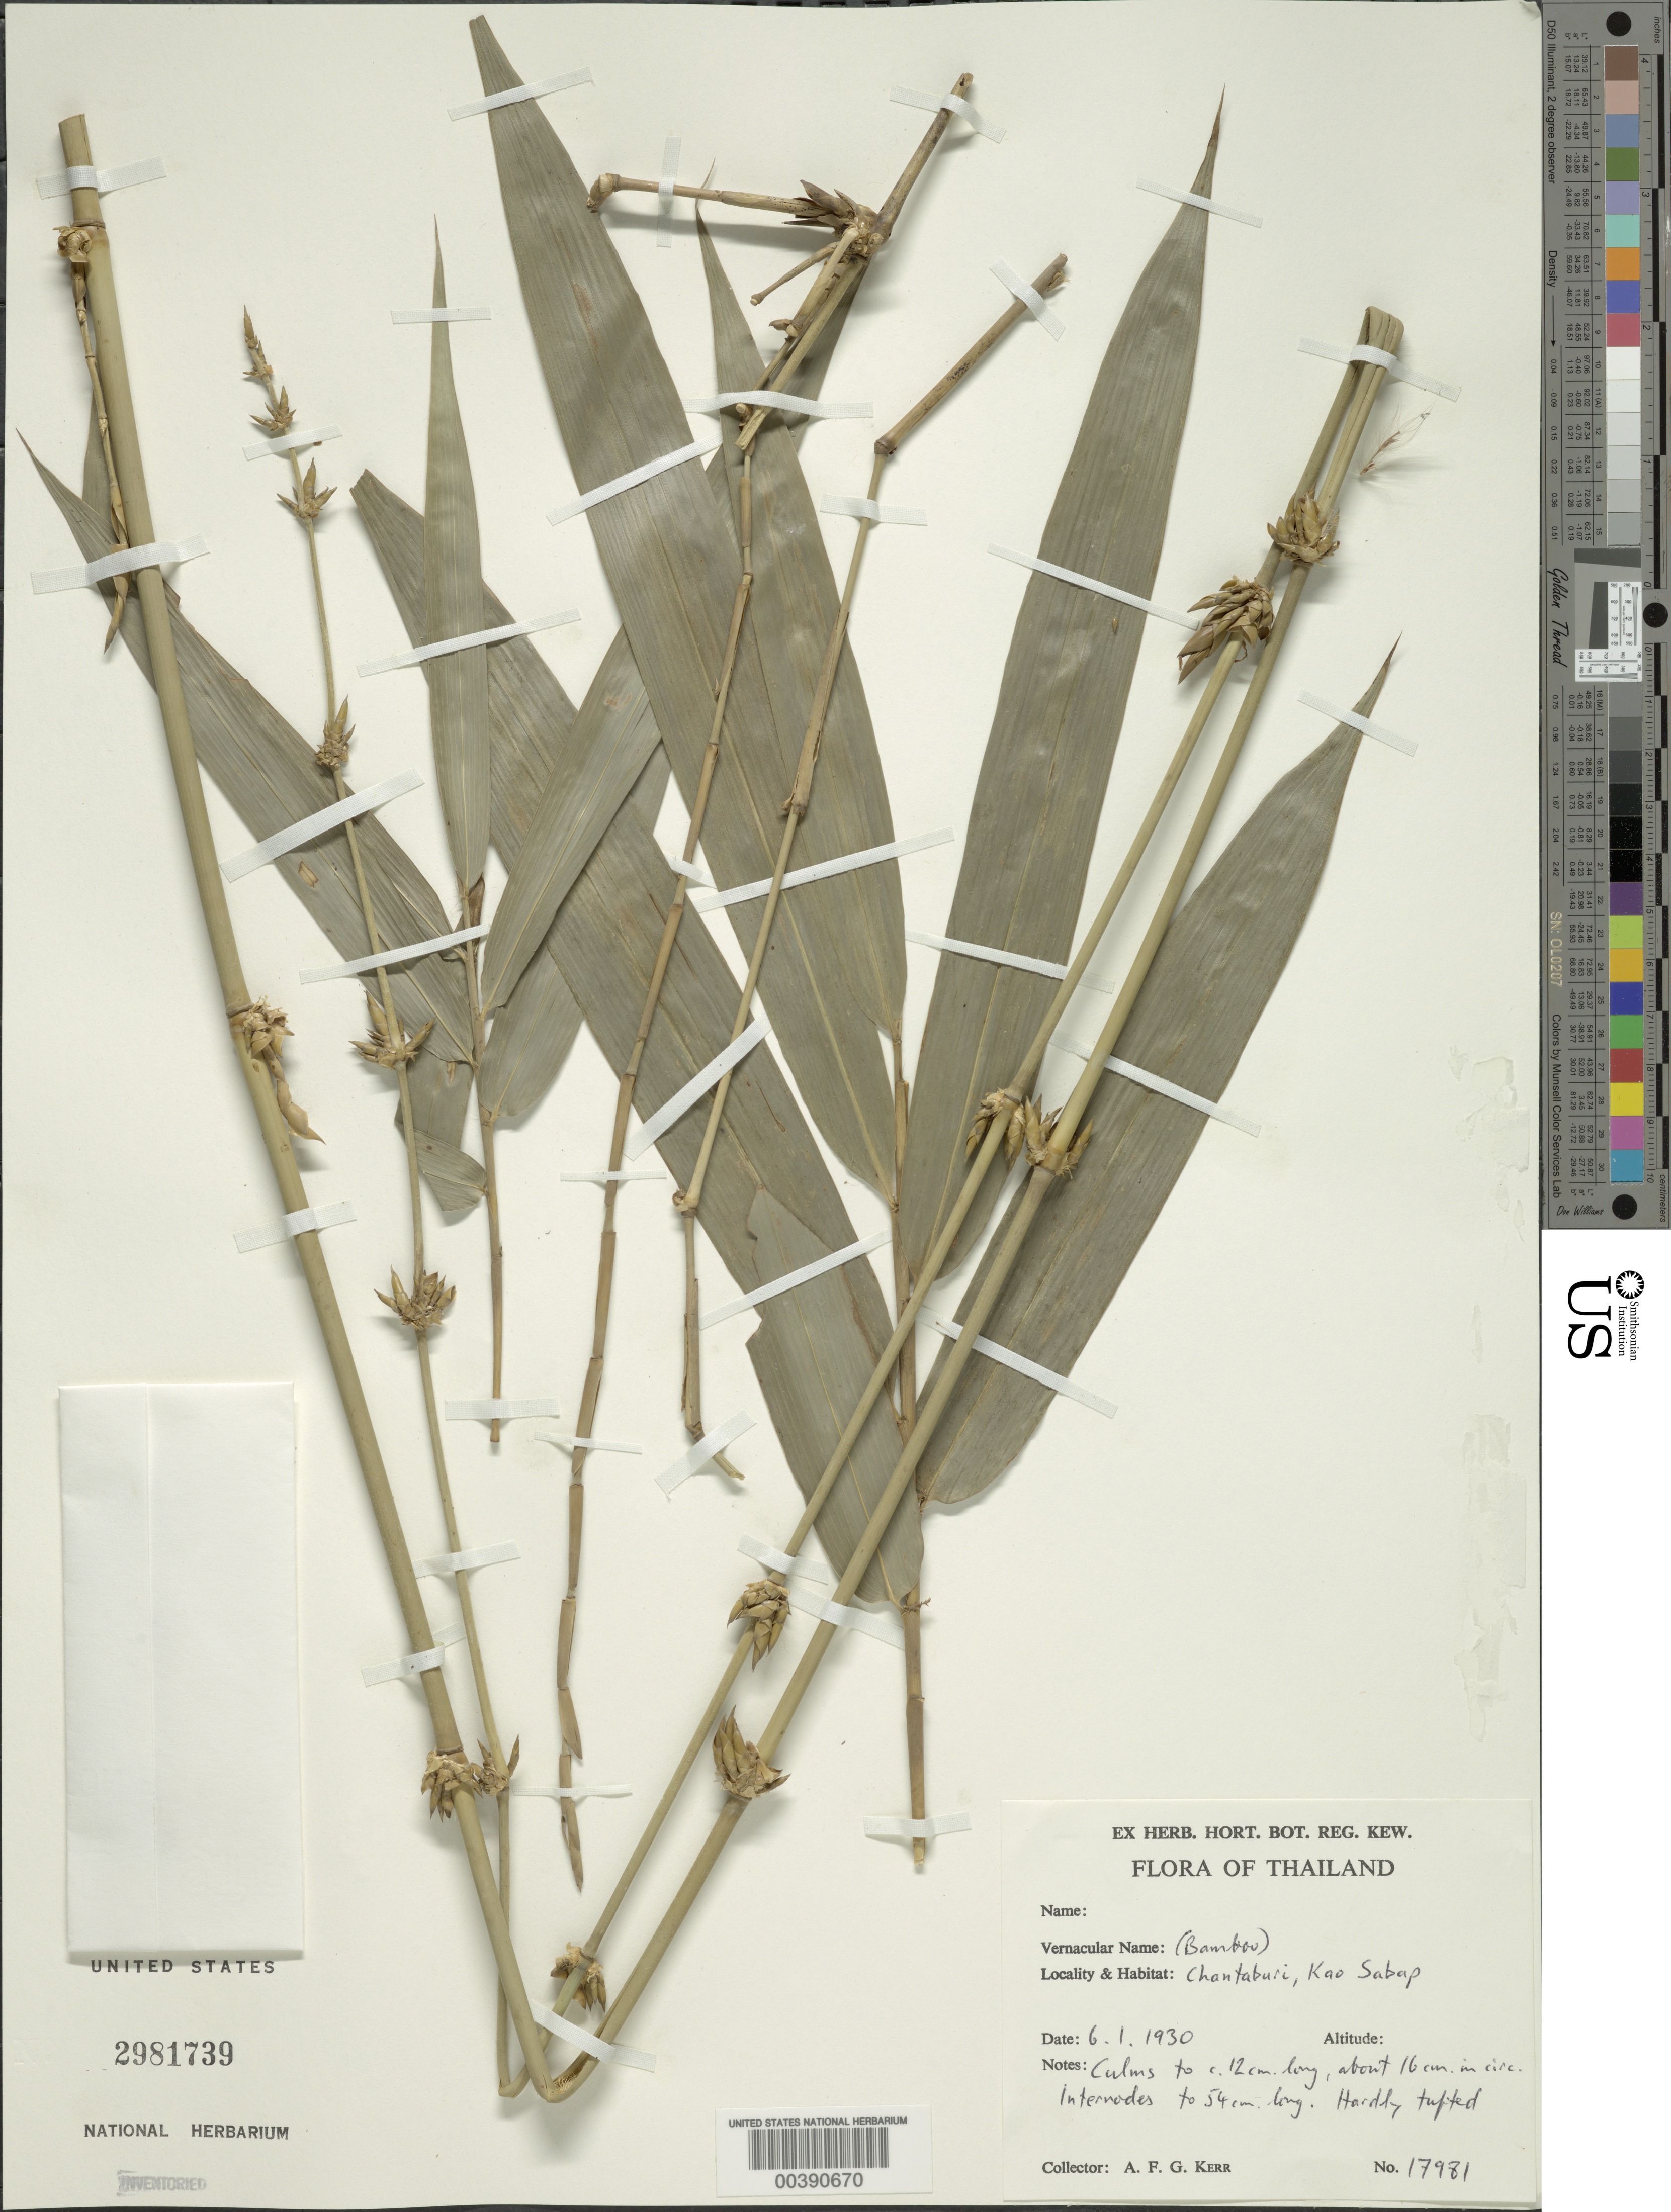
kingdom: Plantae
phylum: Tracheophyta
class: Liliopsida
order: Poales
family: Poaceae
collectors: A. F. G. Kerr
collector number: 17981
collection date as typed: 06 Jan 1930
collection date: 1930-01-06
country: Thailand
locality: Kao sabap, chantaburi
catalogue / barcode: US 2981739